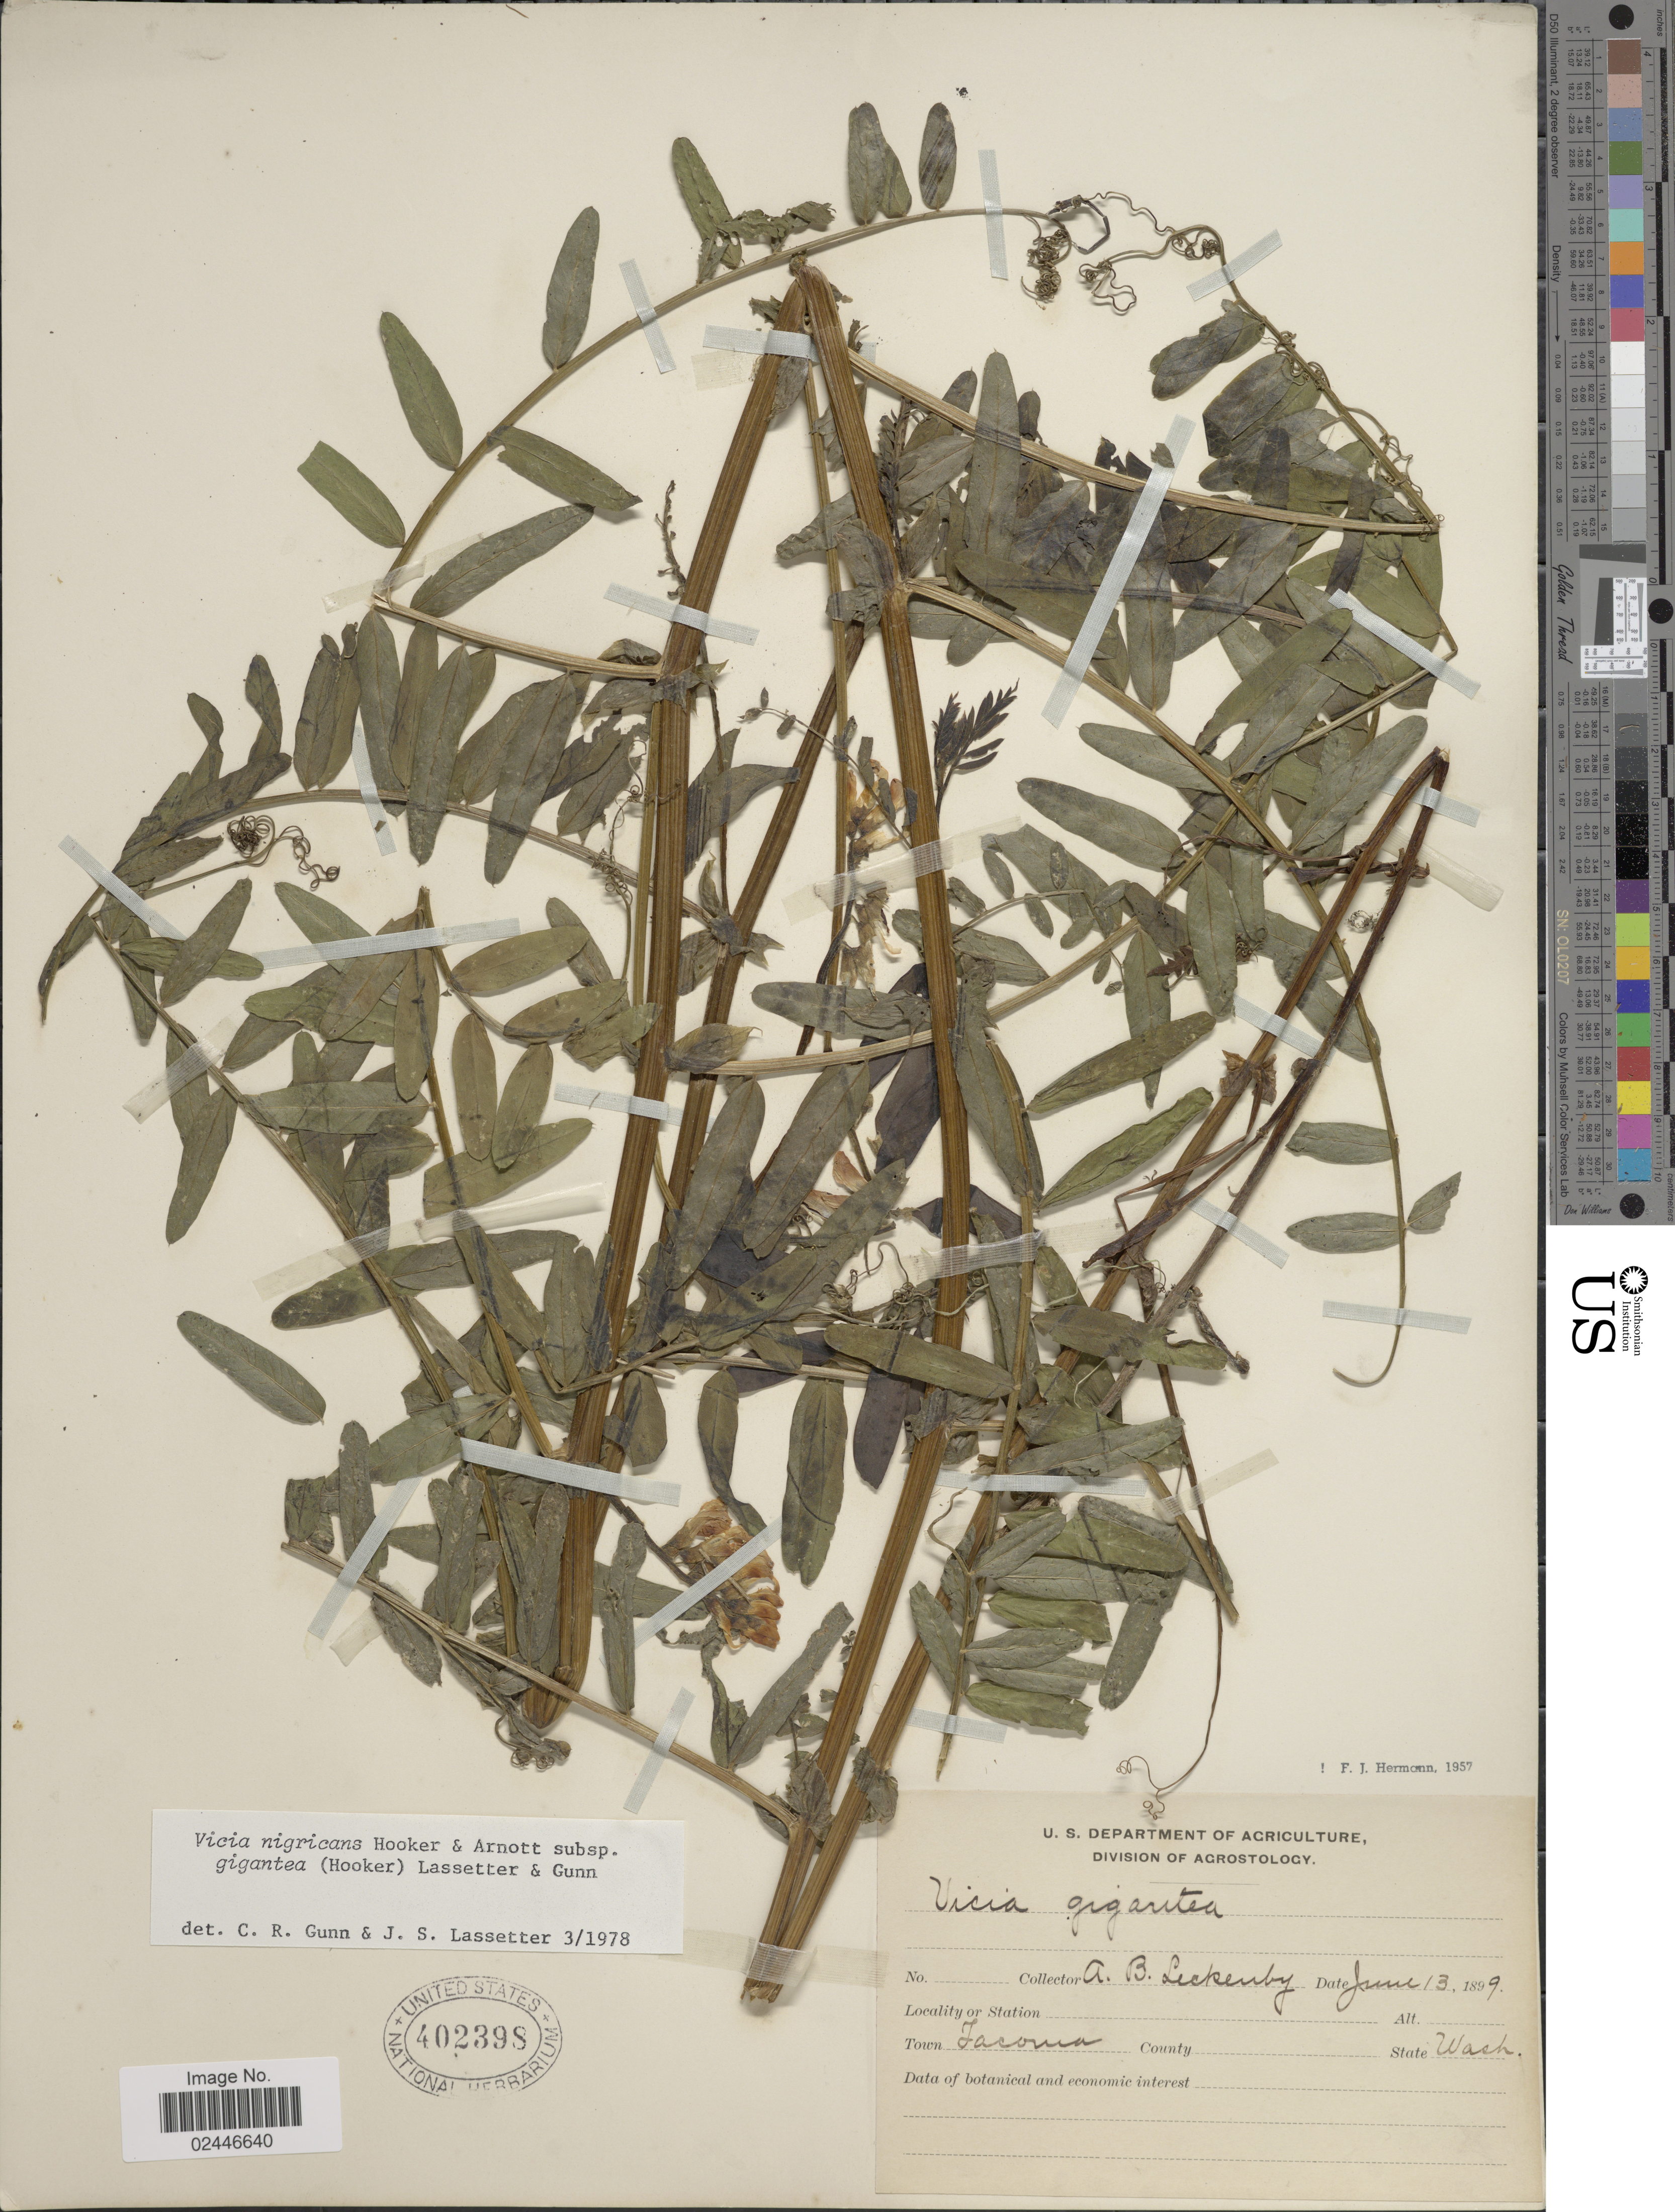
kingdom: Plantae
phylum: Tracheophyta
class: Magnoliopsida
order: Fabales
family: Fabaceae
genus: Vicia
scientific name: Vicia nigricans subsp. gigantea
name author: Hook. & Arn.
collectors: A. Leckenby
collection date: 1899-06-13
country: United States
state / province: Washington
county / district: Pierce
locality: Tacoma, State Wash.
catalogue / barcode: US 402398